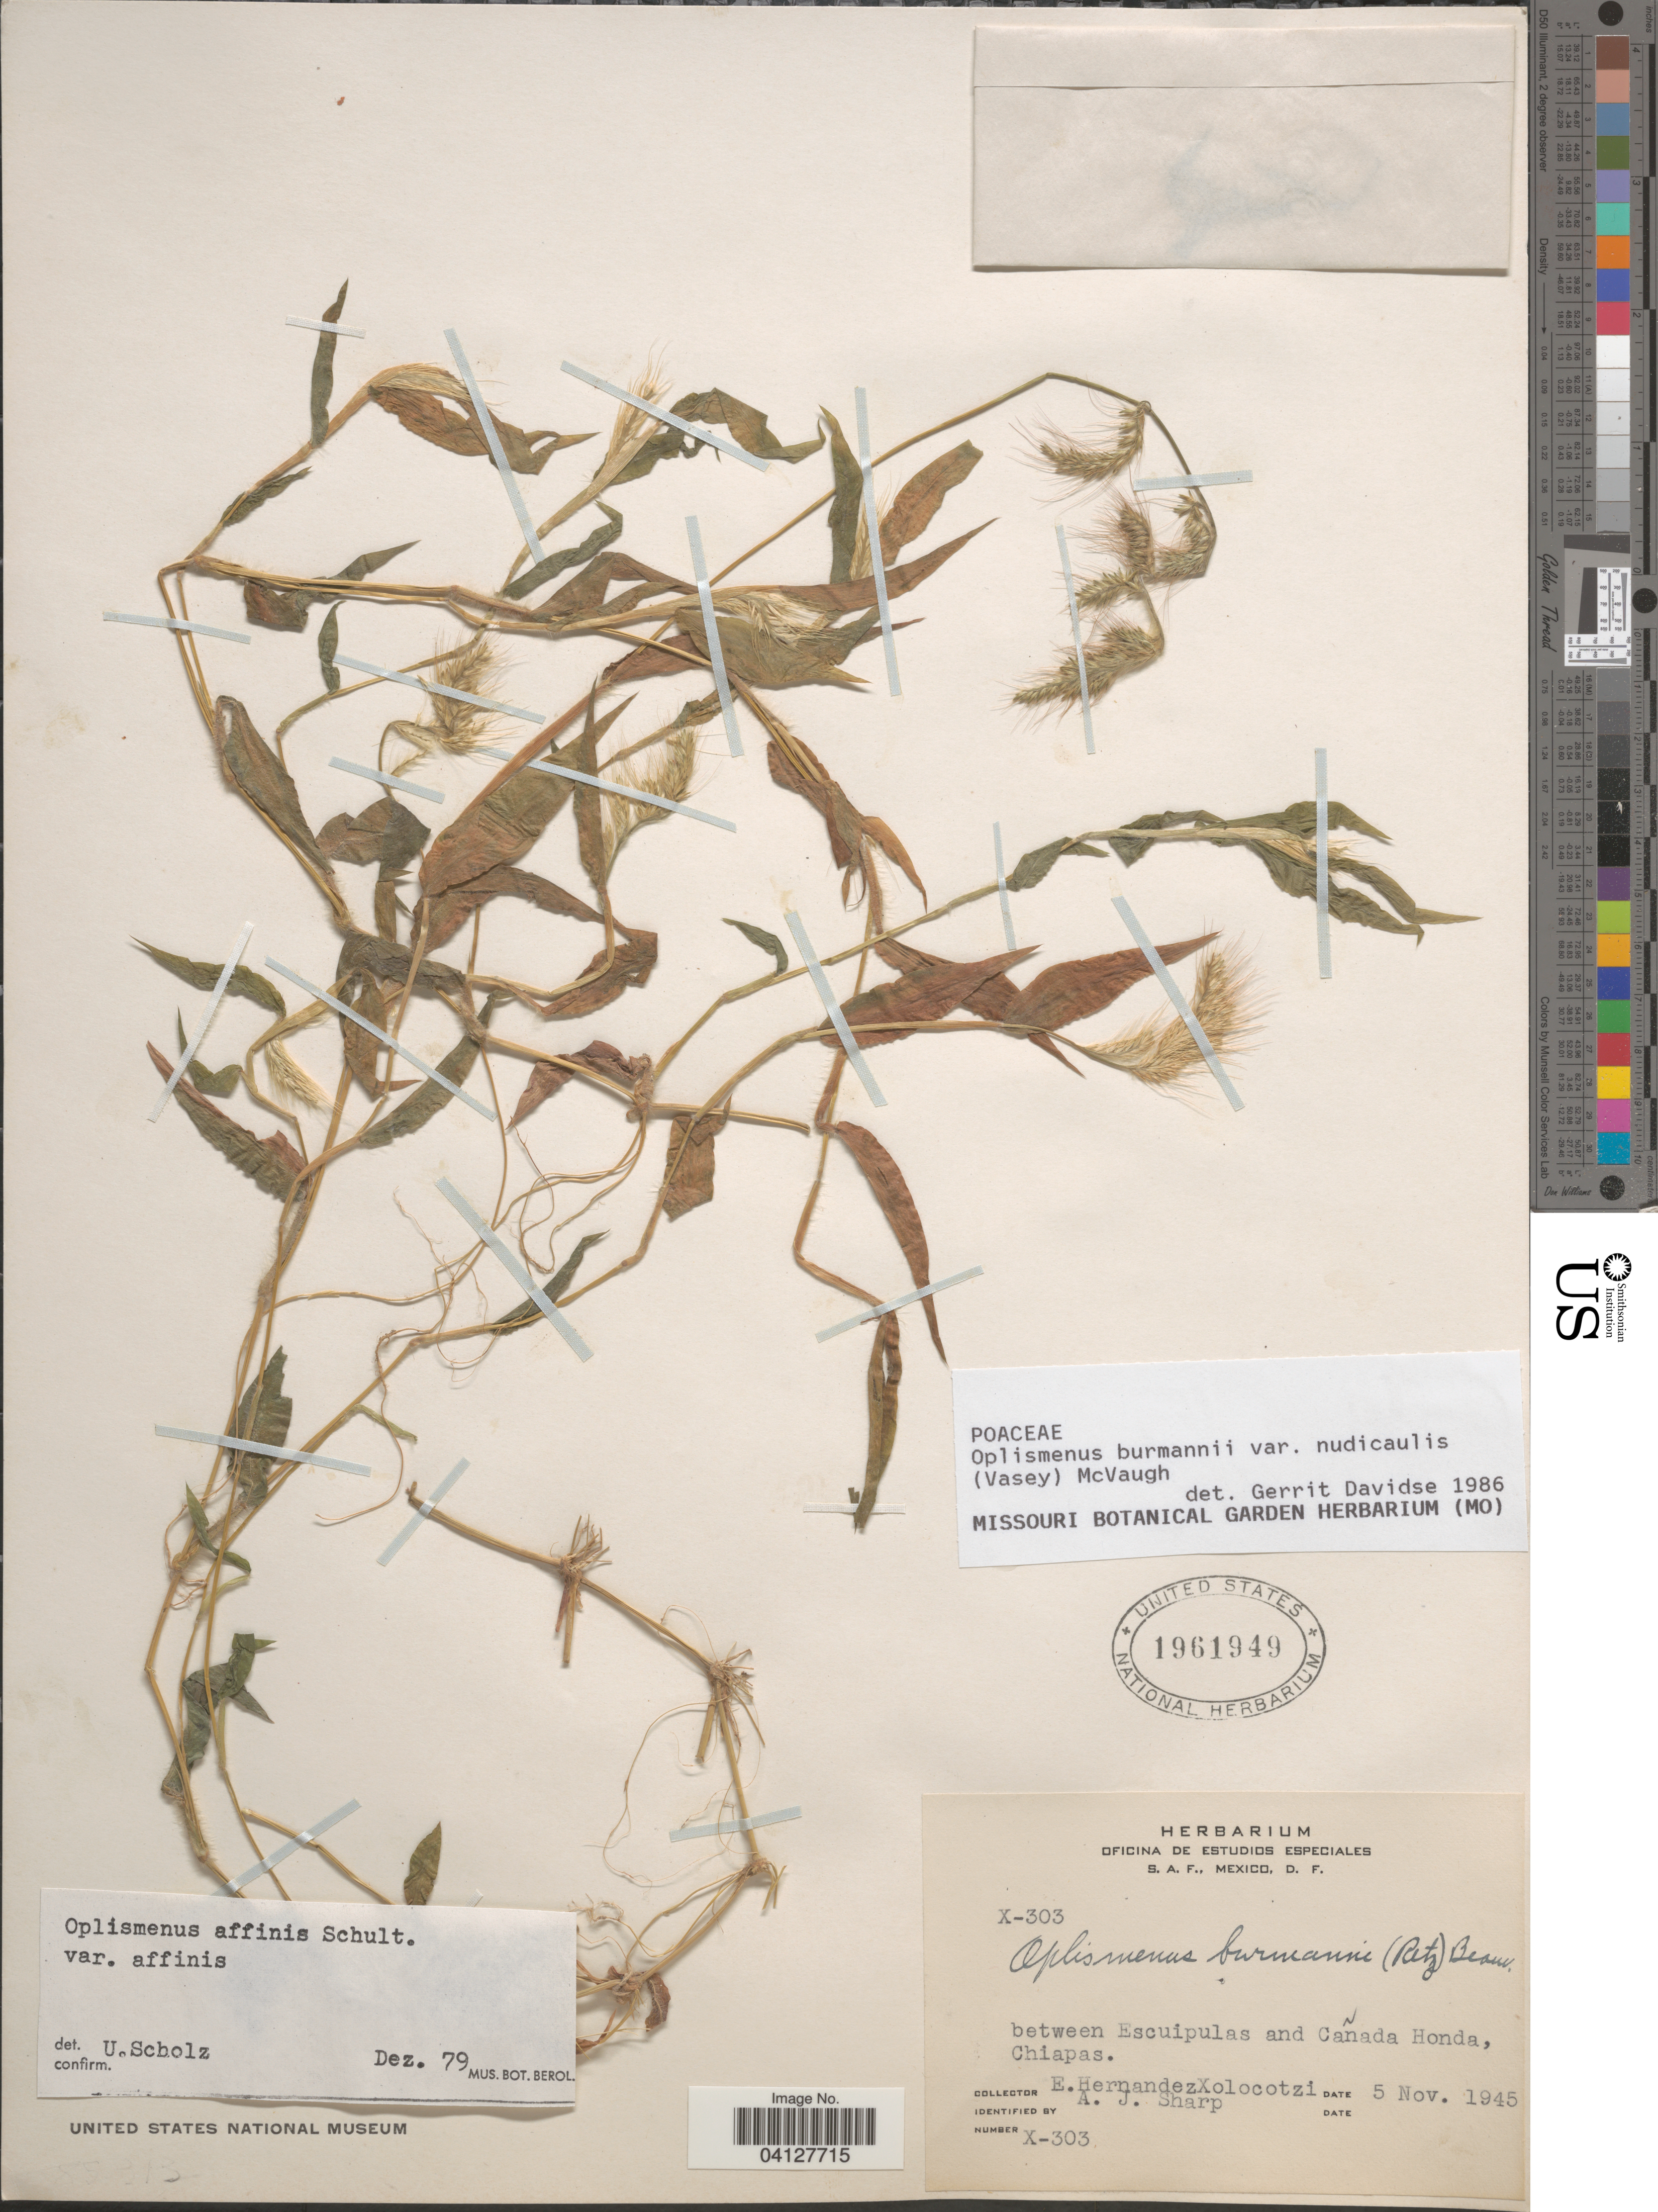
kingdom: Plantae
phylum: Tracheophyta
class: Liliopsida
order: Poales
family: Poaceae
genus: Oplismenus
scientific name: Oplismenus burmannii var. nudicaulis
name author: (Vasey) McVaugh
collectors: E. I. Hernández-X. & A. J. Sharp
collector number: X-303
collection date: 1945-11-05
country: Mexico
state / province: Chiapas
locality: Between Escuipulas and Cañada Honda.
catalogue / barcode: US 1961949